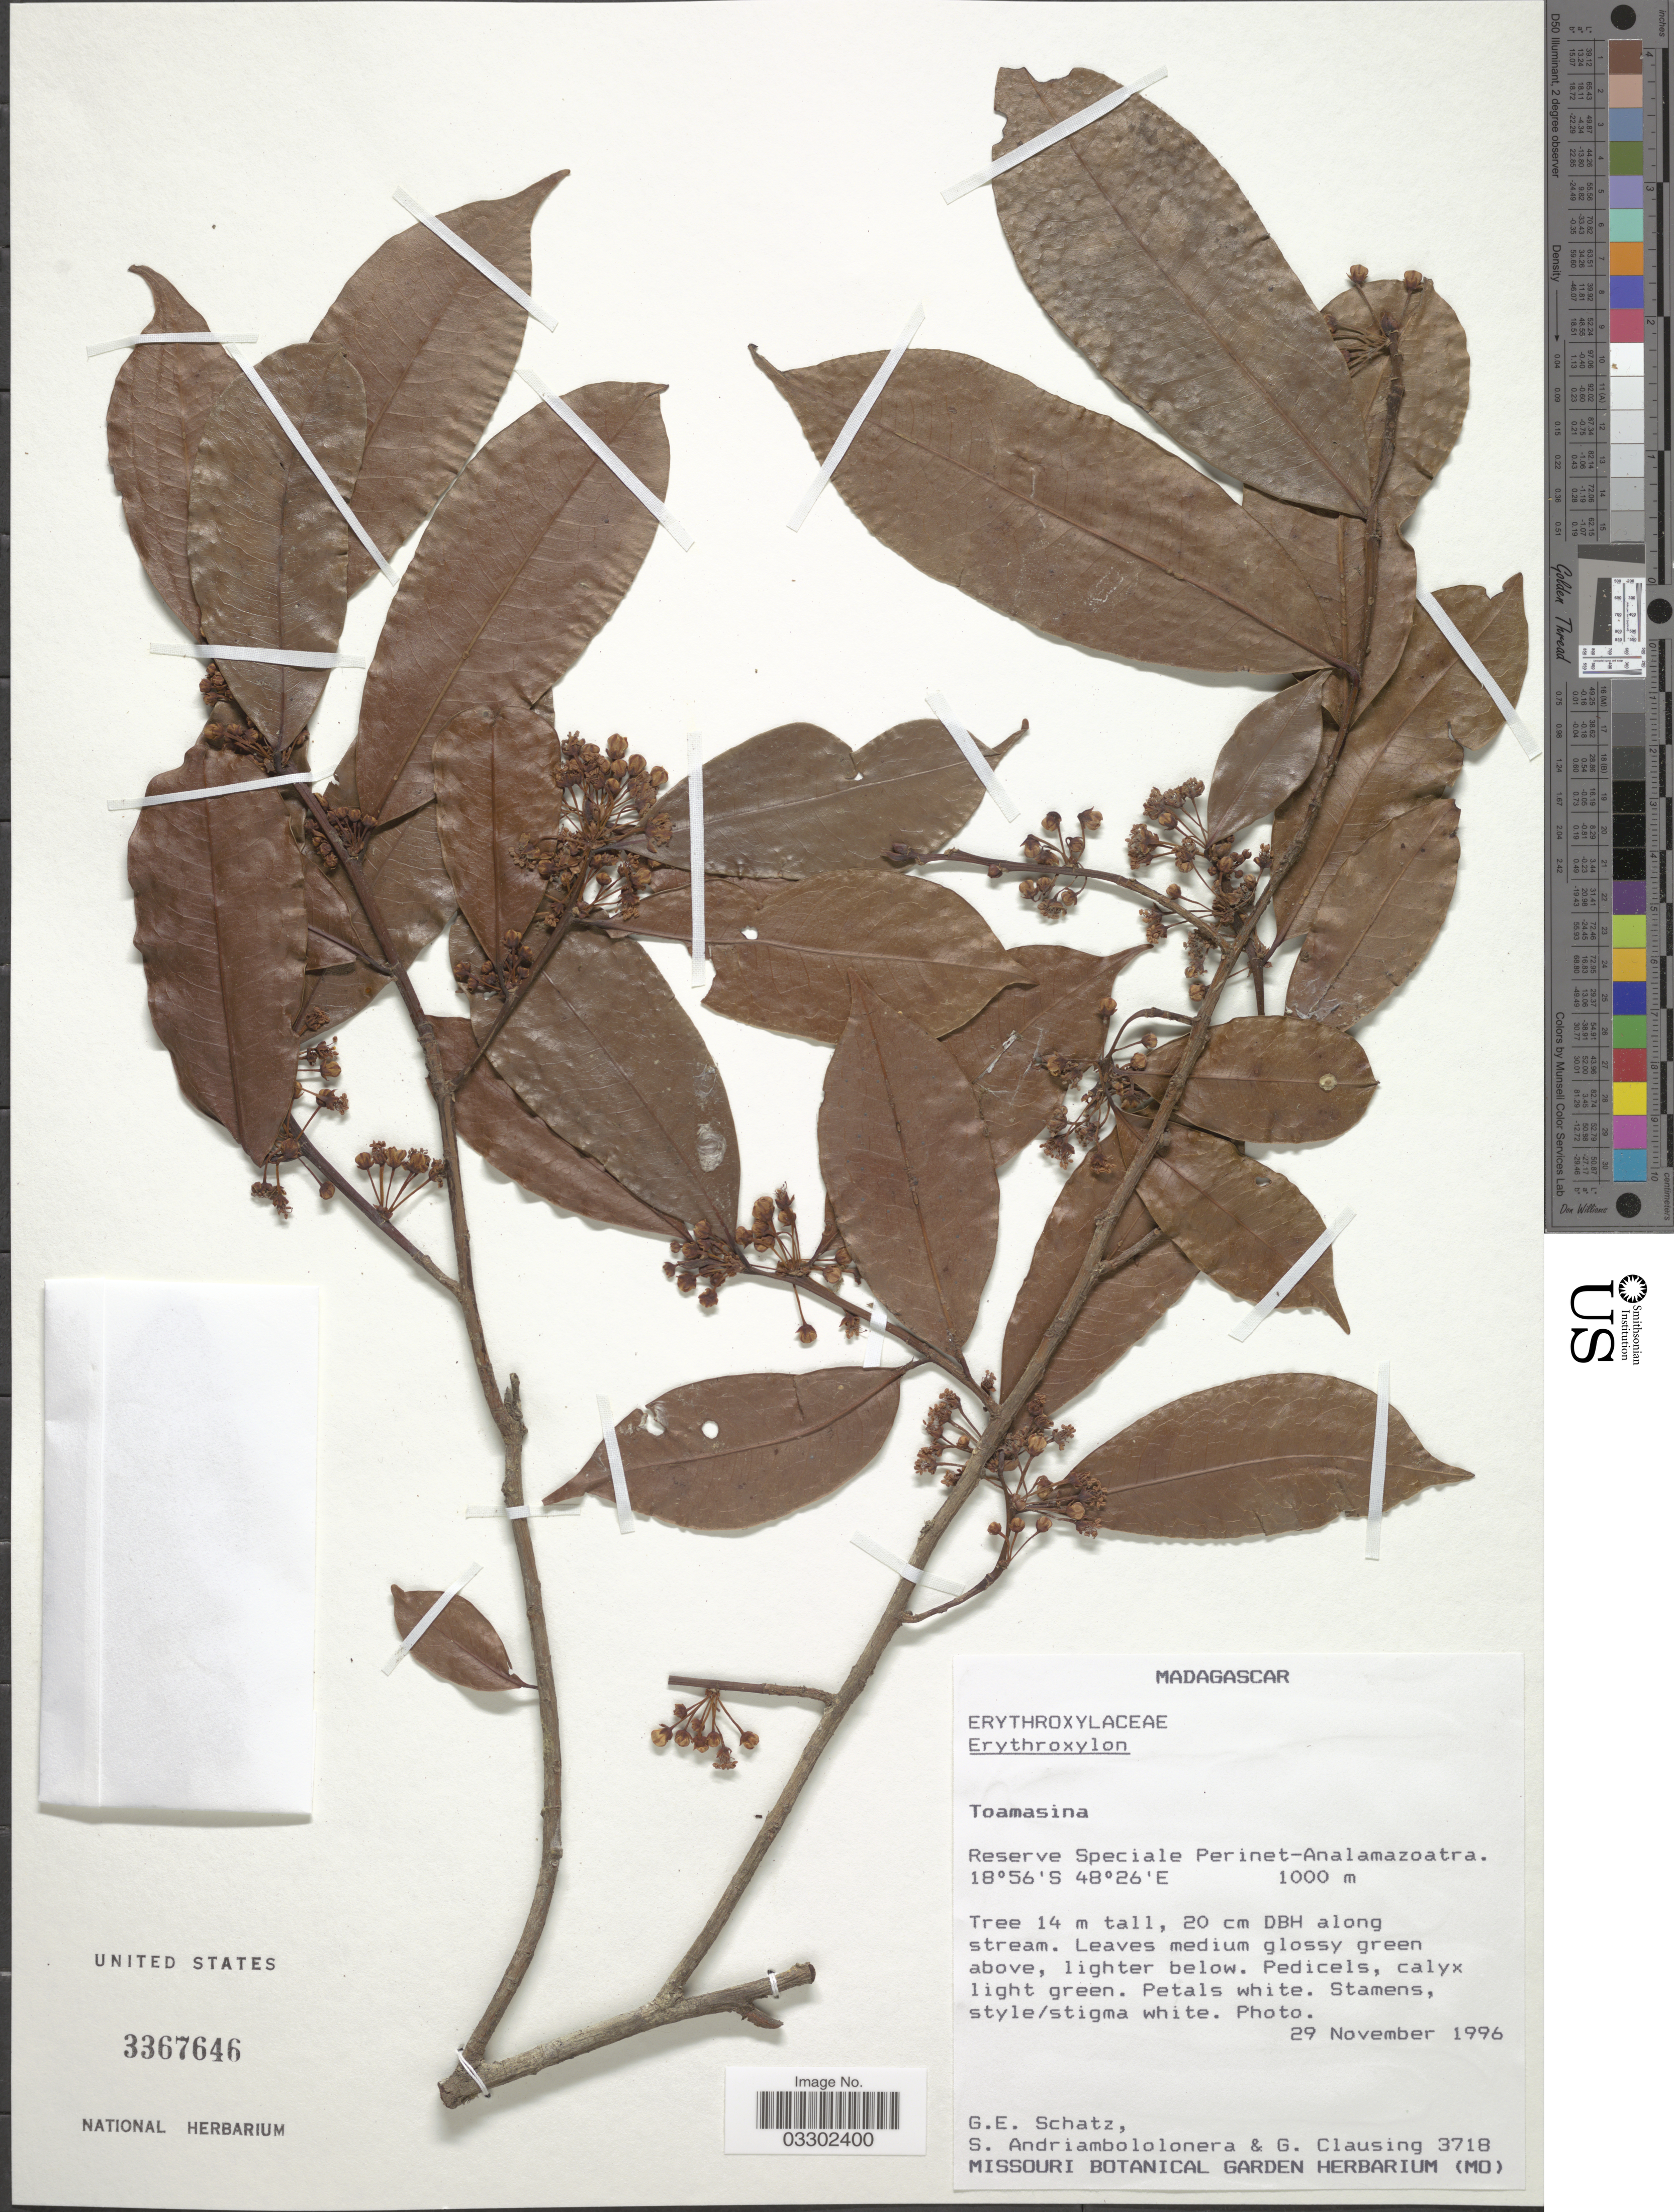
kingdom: Plantae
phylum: Tracheophyta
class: Magnoliopsida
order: Malpighiales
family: Erythroxylaceae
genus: Erythroxylum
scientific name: Erythroxylum sp.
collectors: G. Schatz, S. R. Andriambololonera & G. Clausing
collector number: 3718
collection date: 1996-11-29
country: Madagascar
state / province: Alaotra Mangoro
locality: Reserve Speciale Perinet-Analamazoatra.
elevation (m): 1000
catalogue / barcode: US 3367646